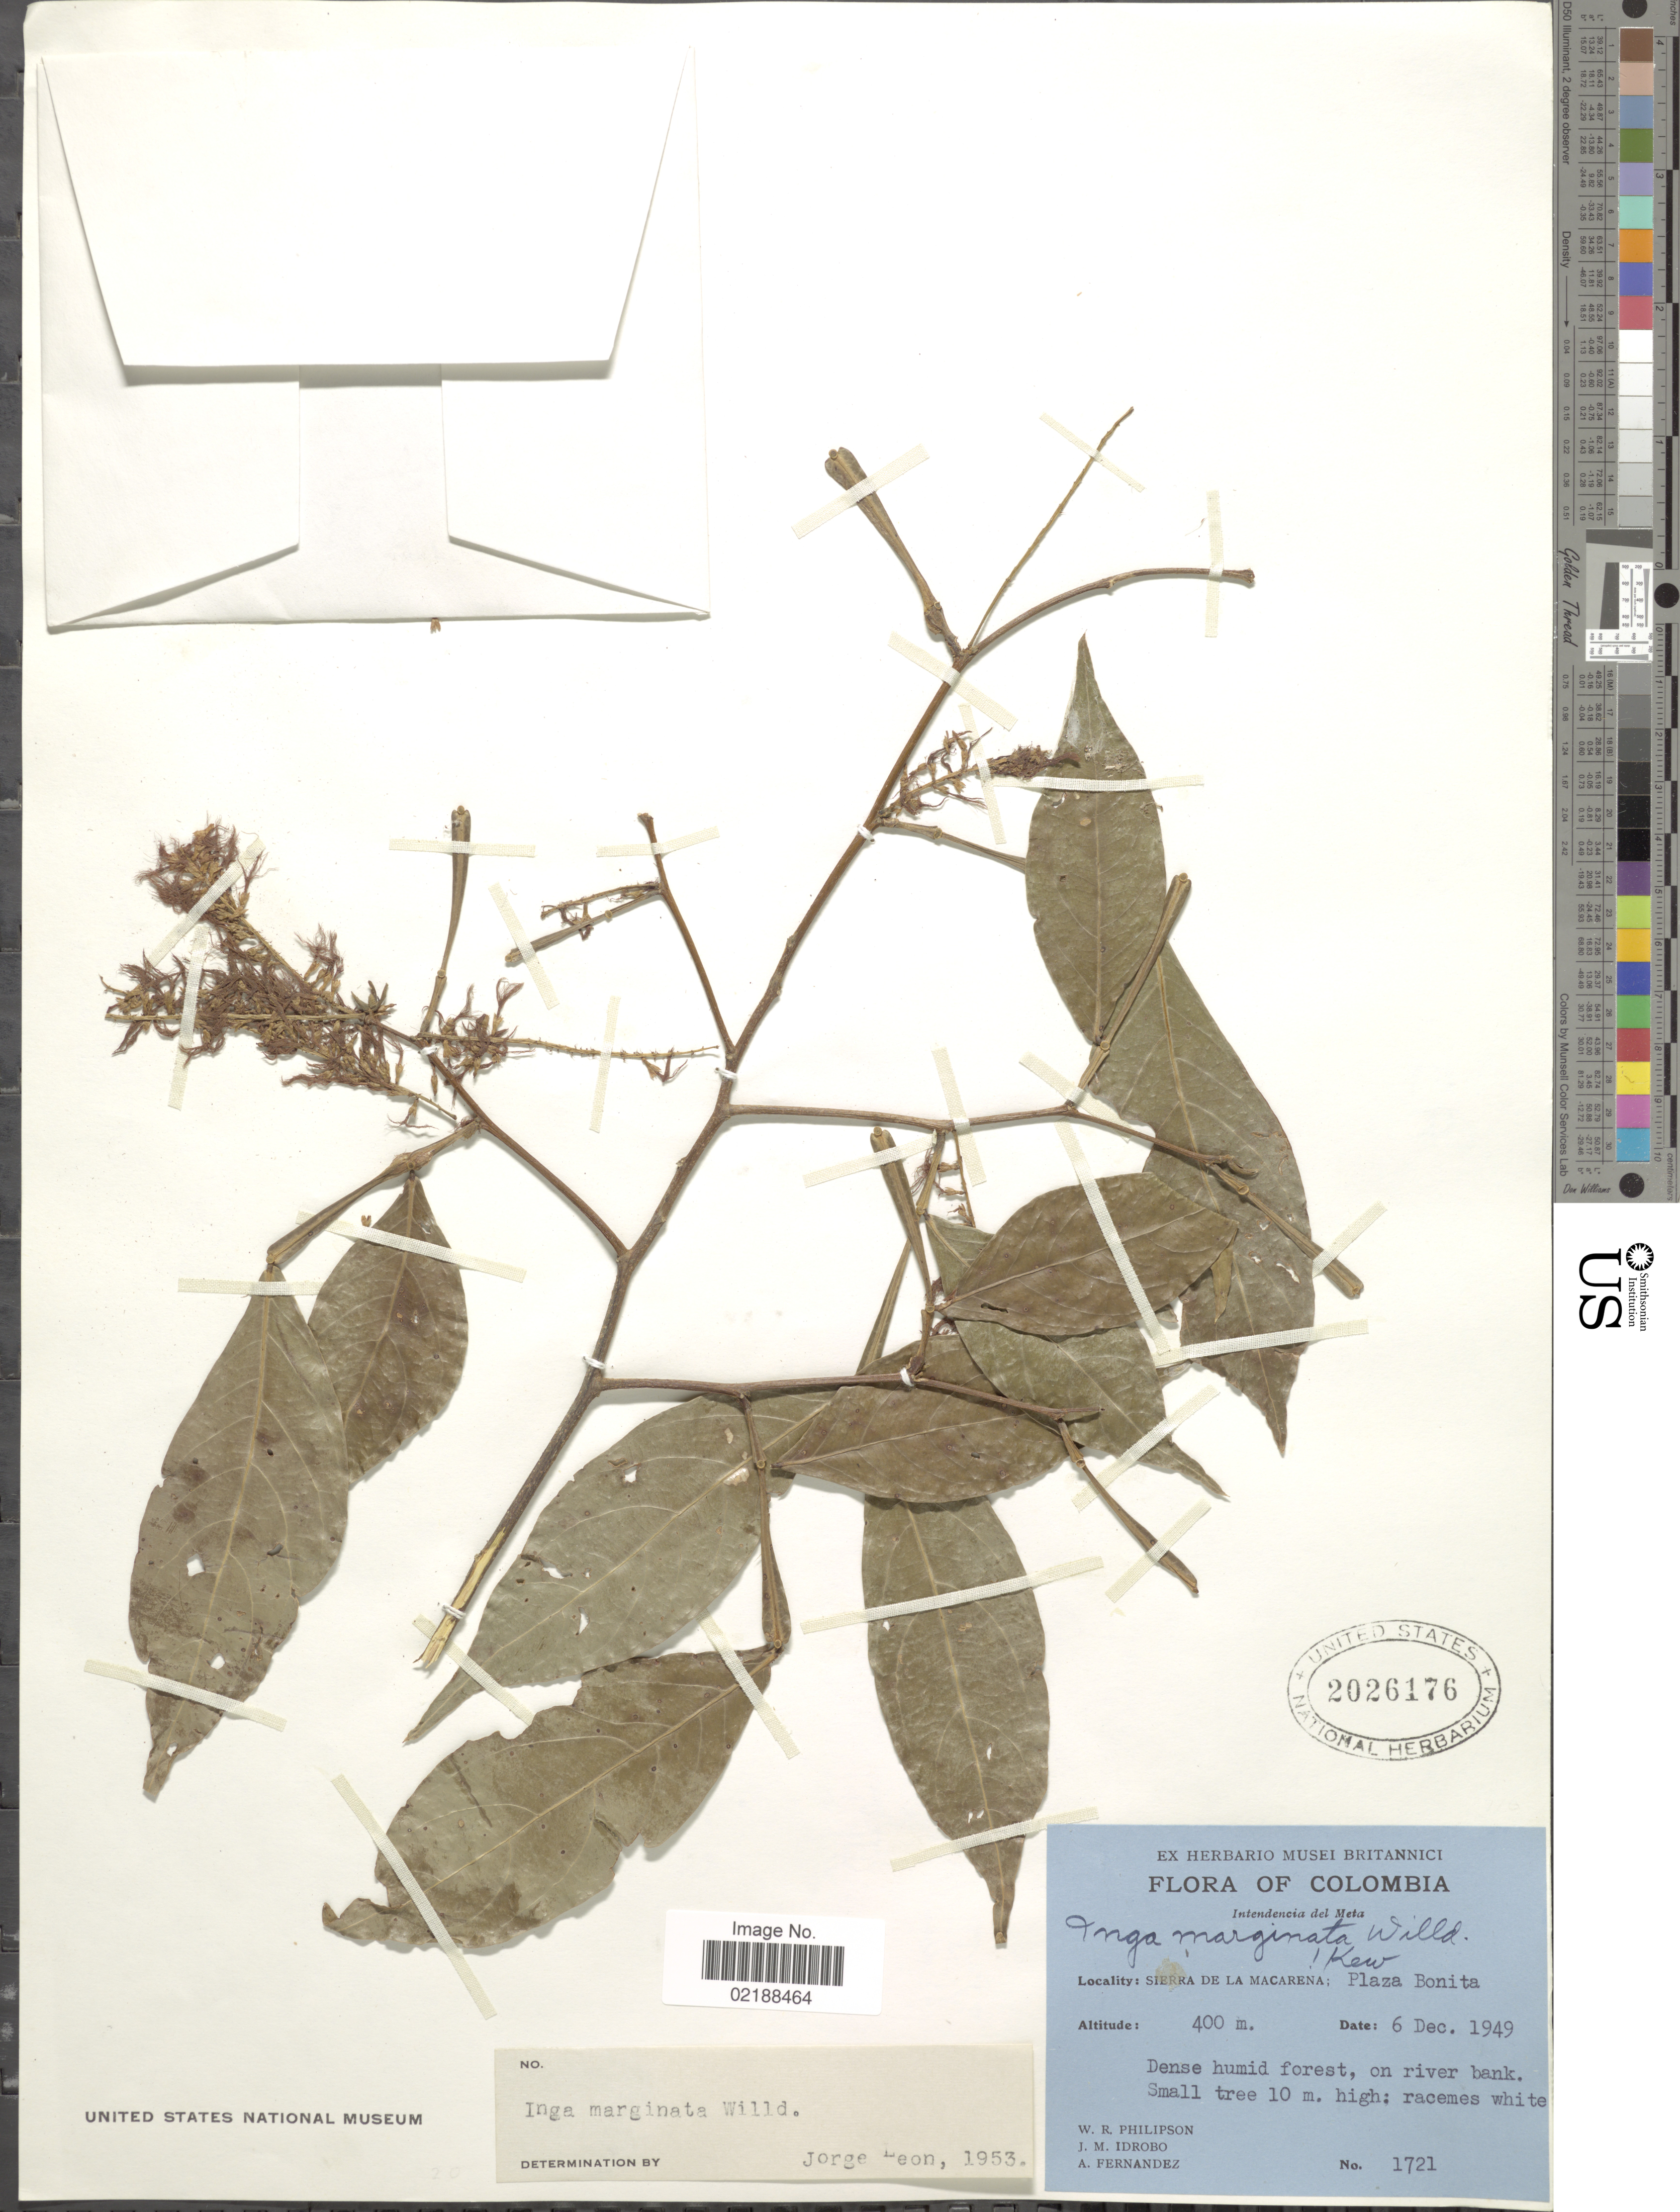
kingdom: Plantae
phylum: Tracheophyta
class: Magnoliopsida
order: Fabales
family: Fabaceae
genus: Inga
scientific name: Inga marginata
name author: Willd.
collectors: W. R. Philipson, J. M. Idrobo & A. Fernandez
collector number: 1721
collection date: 1949-12-06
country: Colombia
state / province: Meta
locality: Intendencia del Meta, Sierra de La Macarena; Plaza Bonita, Dense humid forest, on river bank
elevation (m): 400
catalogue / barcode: US 2026176